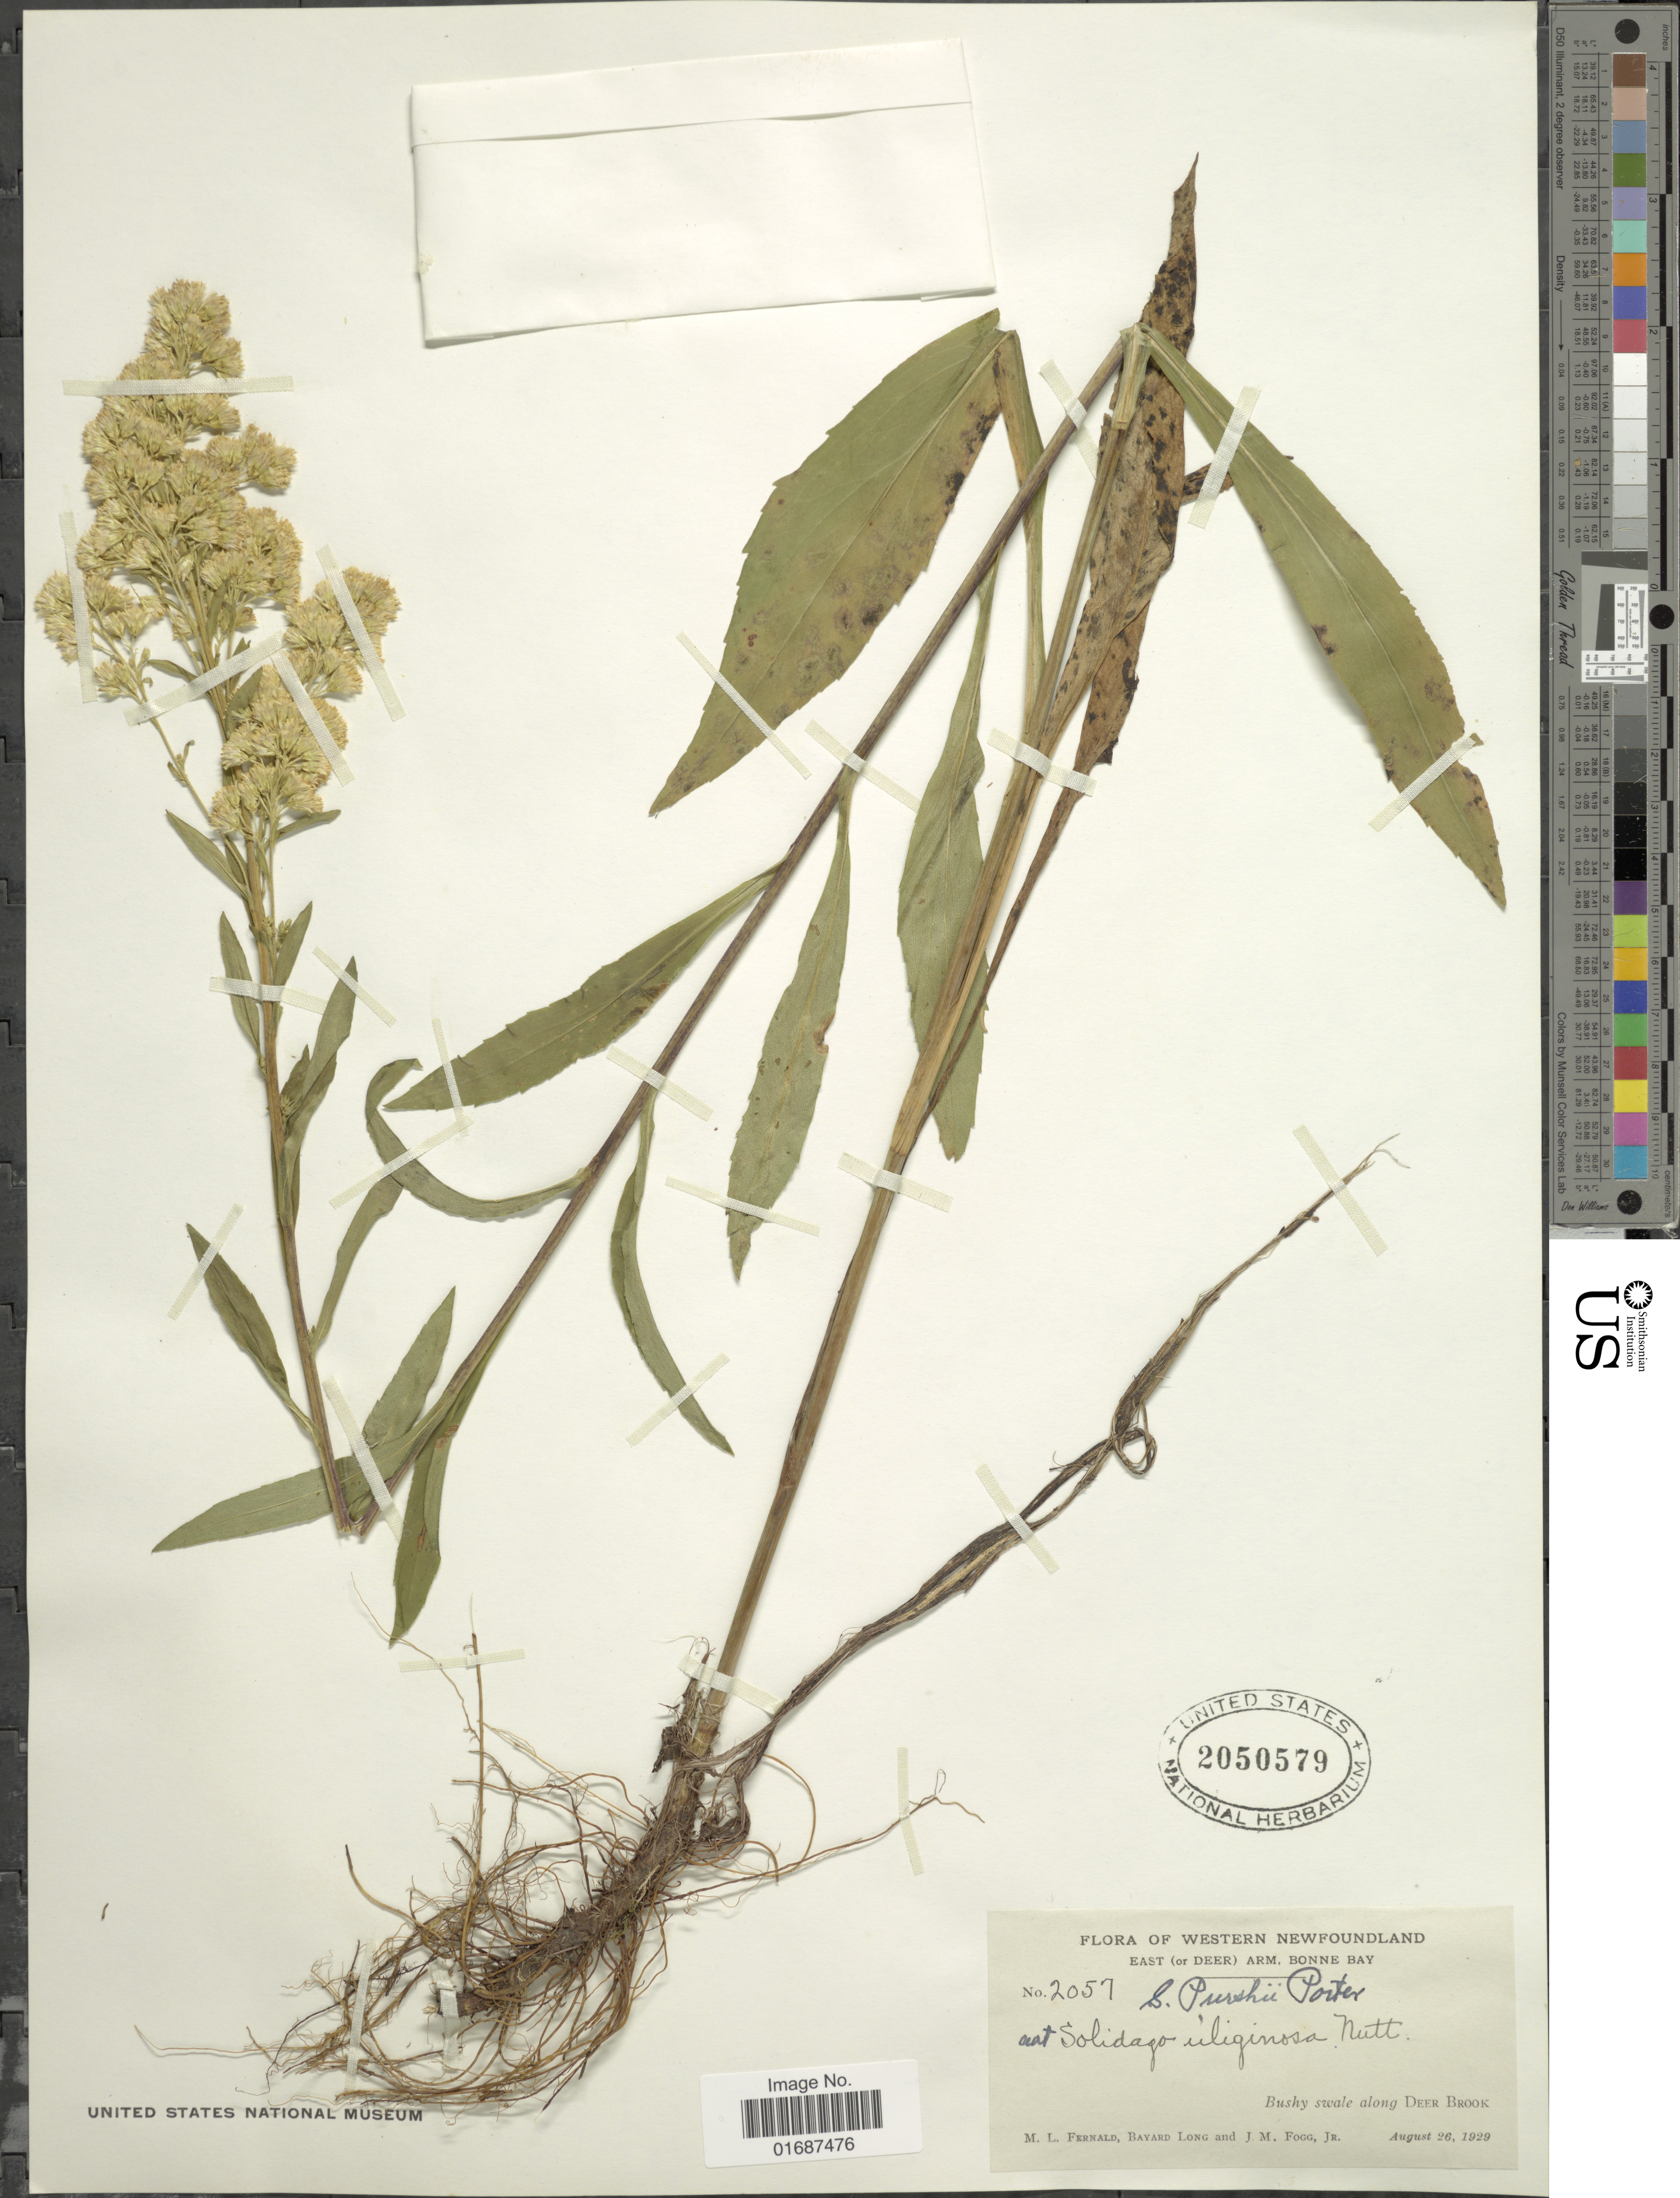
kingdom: Plantae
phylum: Tracheophyta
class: Magnoliopsida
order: Asterales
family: Asteraceae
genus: Solidago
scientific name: Solidago uliginosa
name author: Nutt.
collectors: M. L. Fernald, B. Long & J. Fogg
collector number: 2057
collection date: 1929-08-26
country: Canada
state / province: Newfoundland and Labrador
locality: Western Newfoundland. East (or Deer) Arm, Bonne Bay. Along Deer Brook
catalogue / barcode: US 2050579